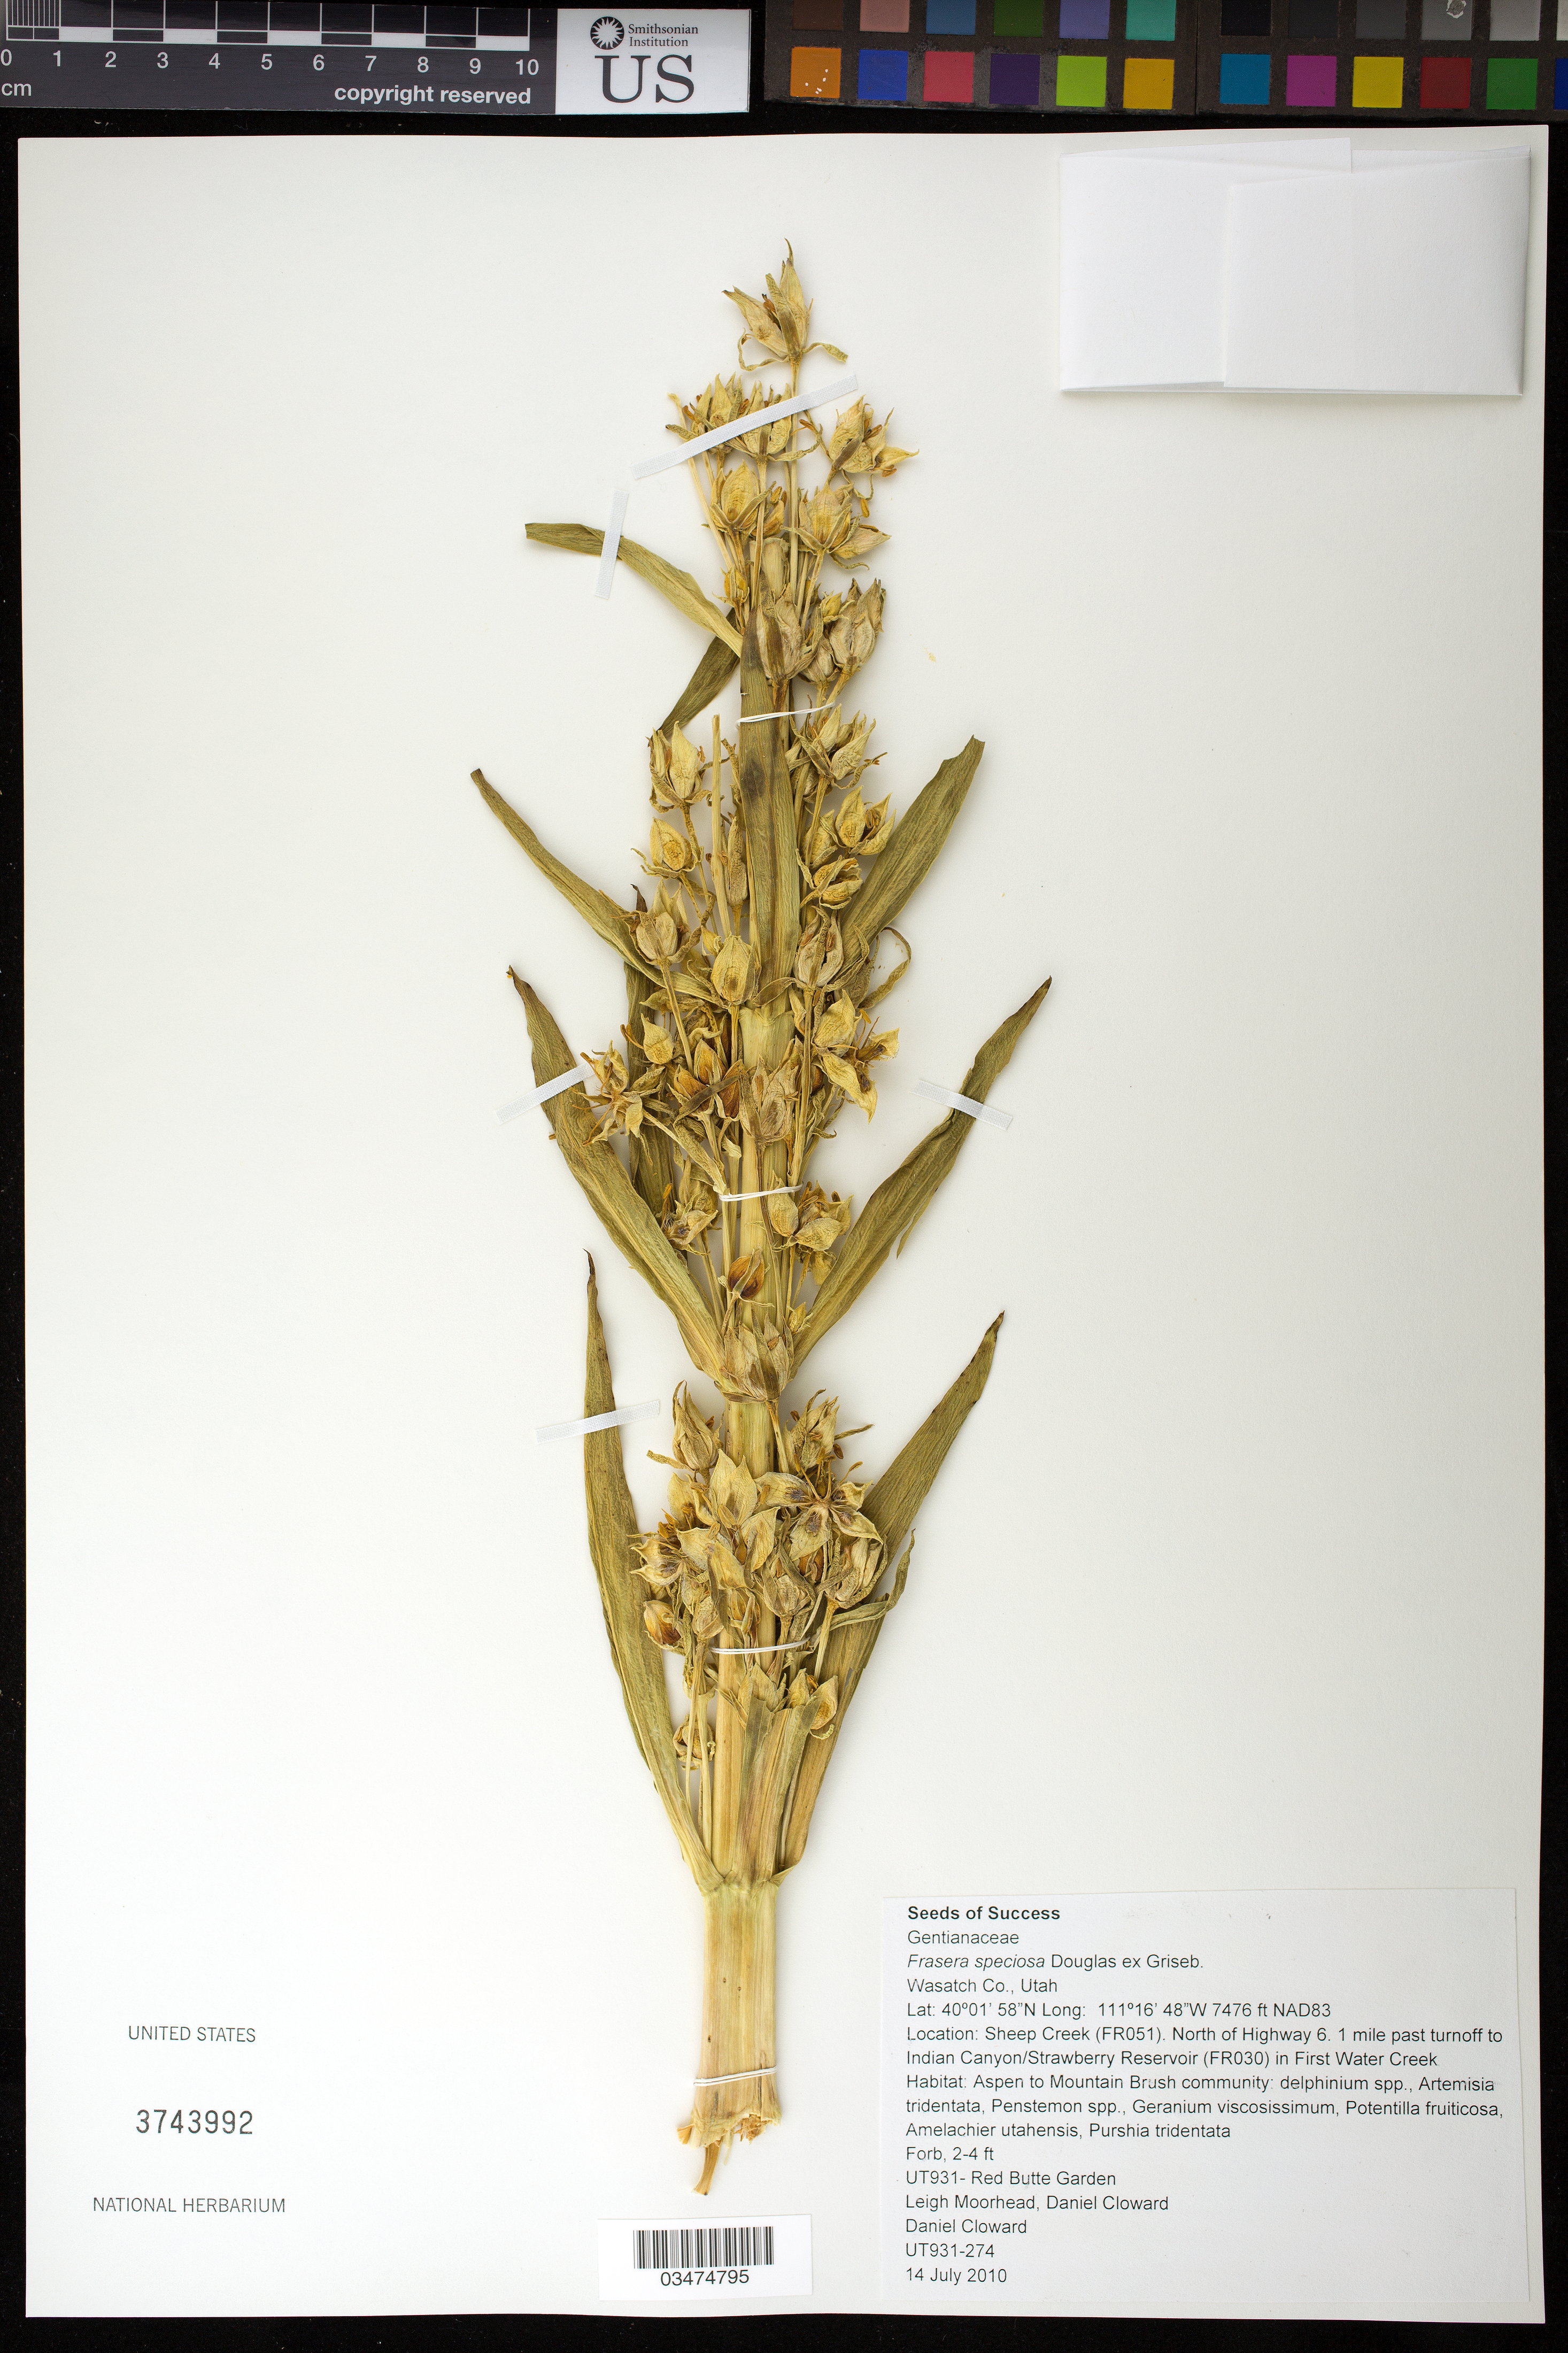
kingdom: Plantae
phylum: Tracheophyta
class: Magnoliopsida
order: Gentianales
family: Gentianaceae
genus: Frasera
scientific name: Frasera speciosa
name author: Douglas ex Griseb.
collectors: L. Moorhead & D. Cloward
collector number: UT931-274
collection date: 2010-07-14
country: United States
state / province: Utah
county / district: Utah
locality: Sheep Creek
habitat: Aspen to mountain shrub community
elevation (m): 2279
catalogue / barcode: US 3743992